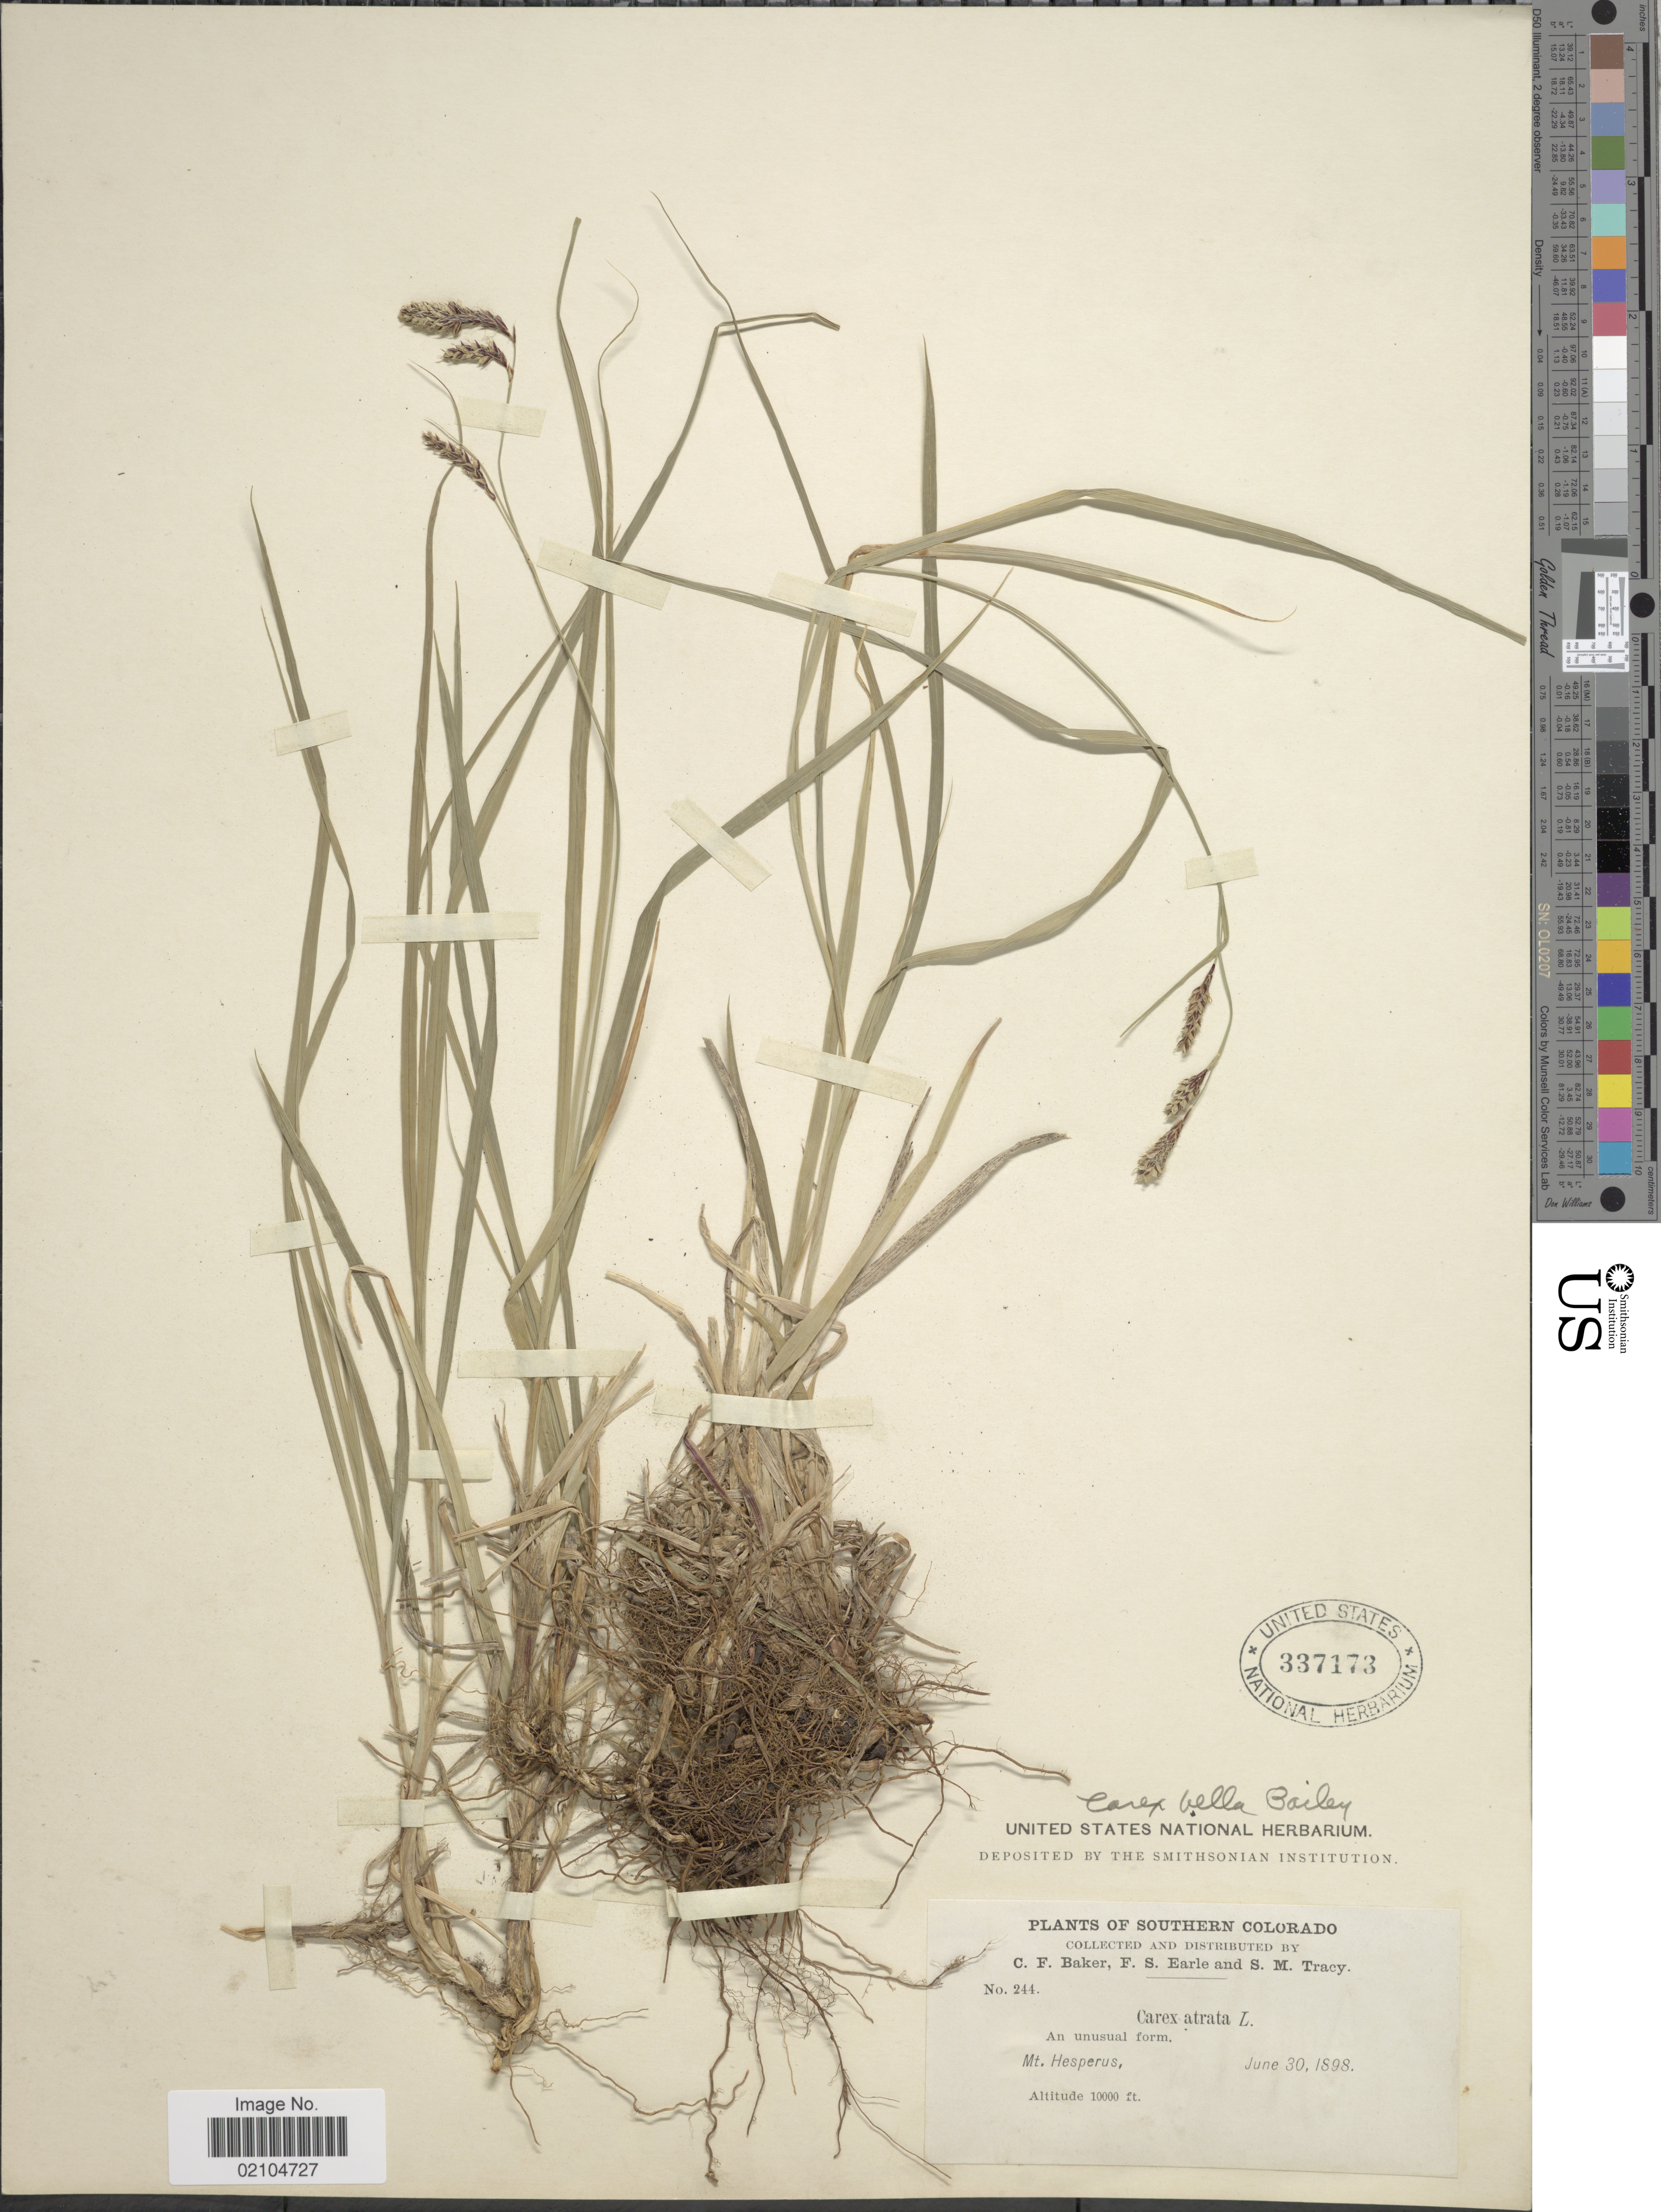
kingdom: Plantae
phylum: Tracheophyta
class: Liliopsida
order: Poales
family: Cyperaceae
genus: Carex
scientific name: Carex bella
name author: L.H. Bailey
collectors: C. F. Baker, F. S. Earle & S. M. Tracy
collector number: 244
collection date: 1898-06-30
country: United States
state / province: Colorado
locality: Southern Colorado, Mt. Hesperus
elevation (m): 3048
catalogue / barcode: US 337173